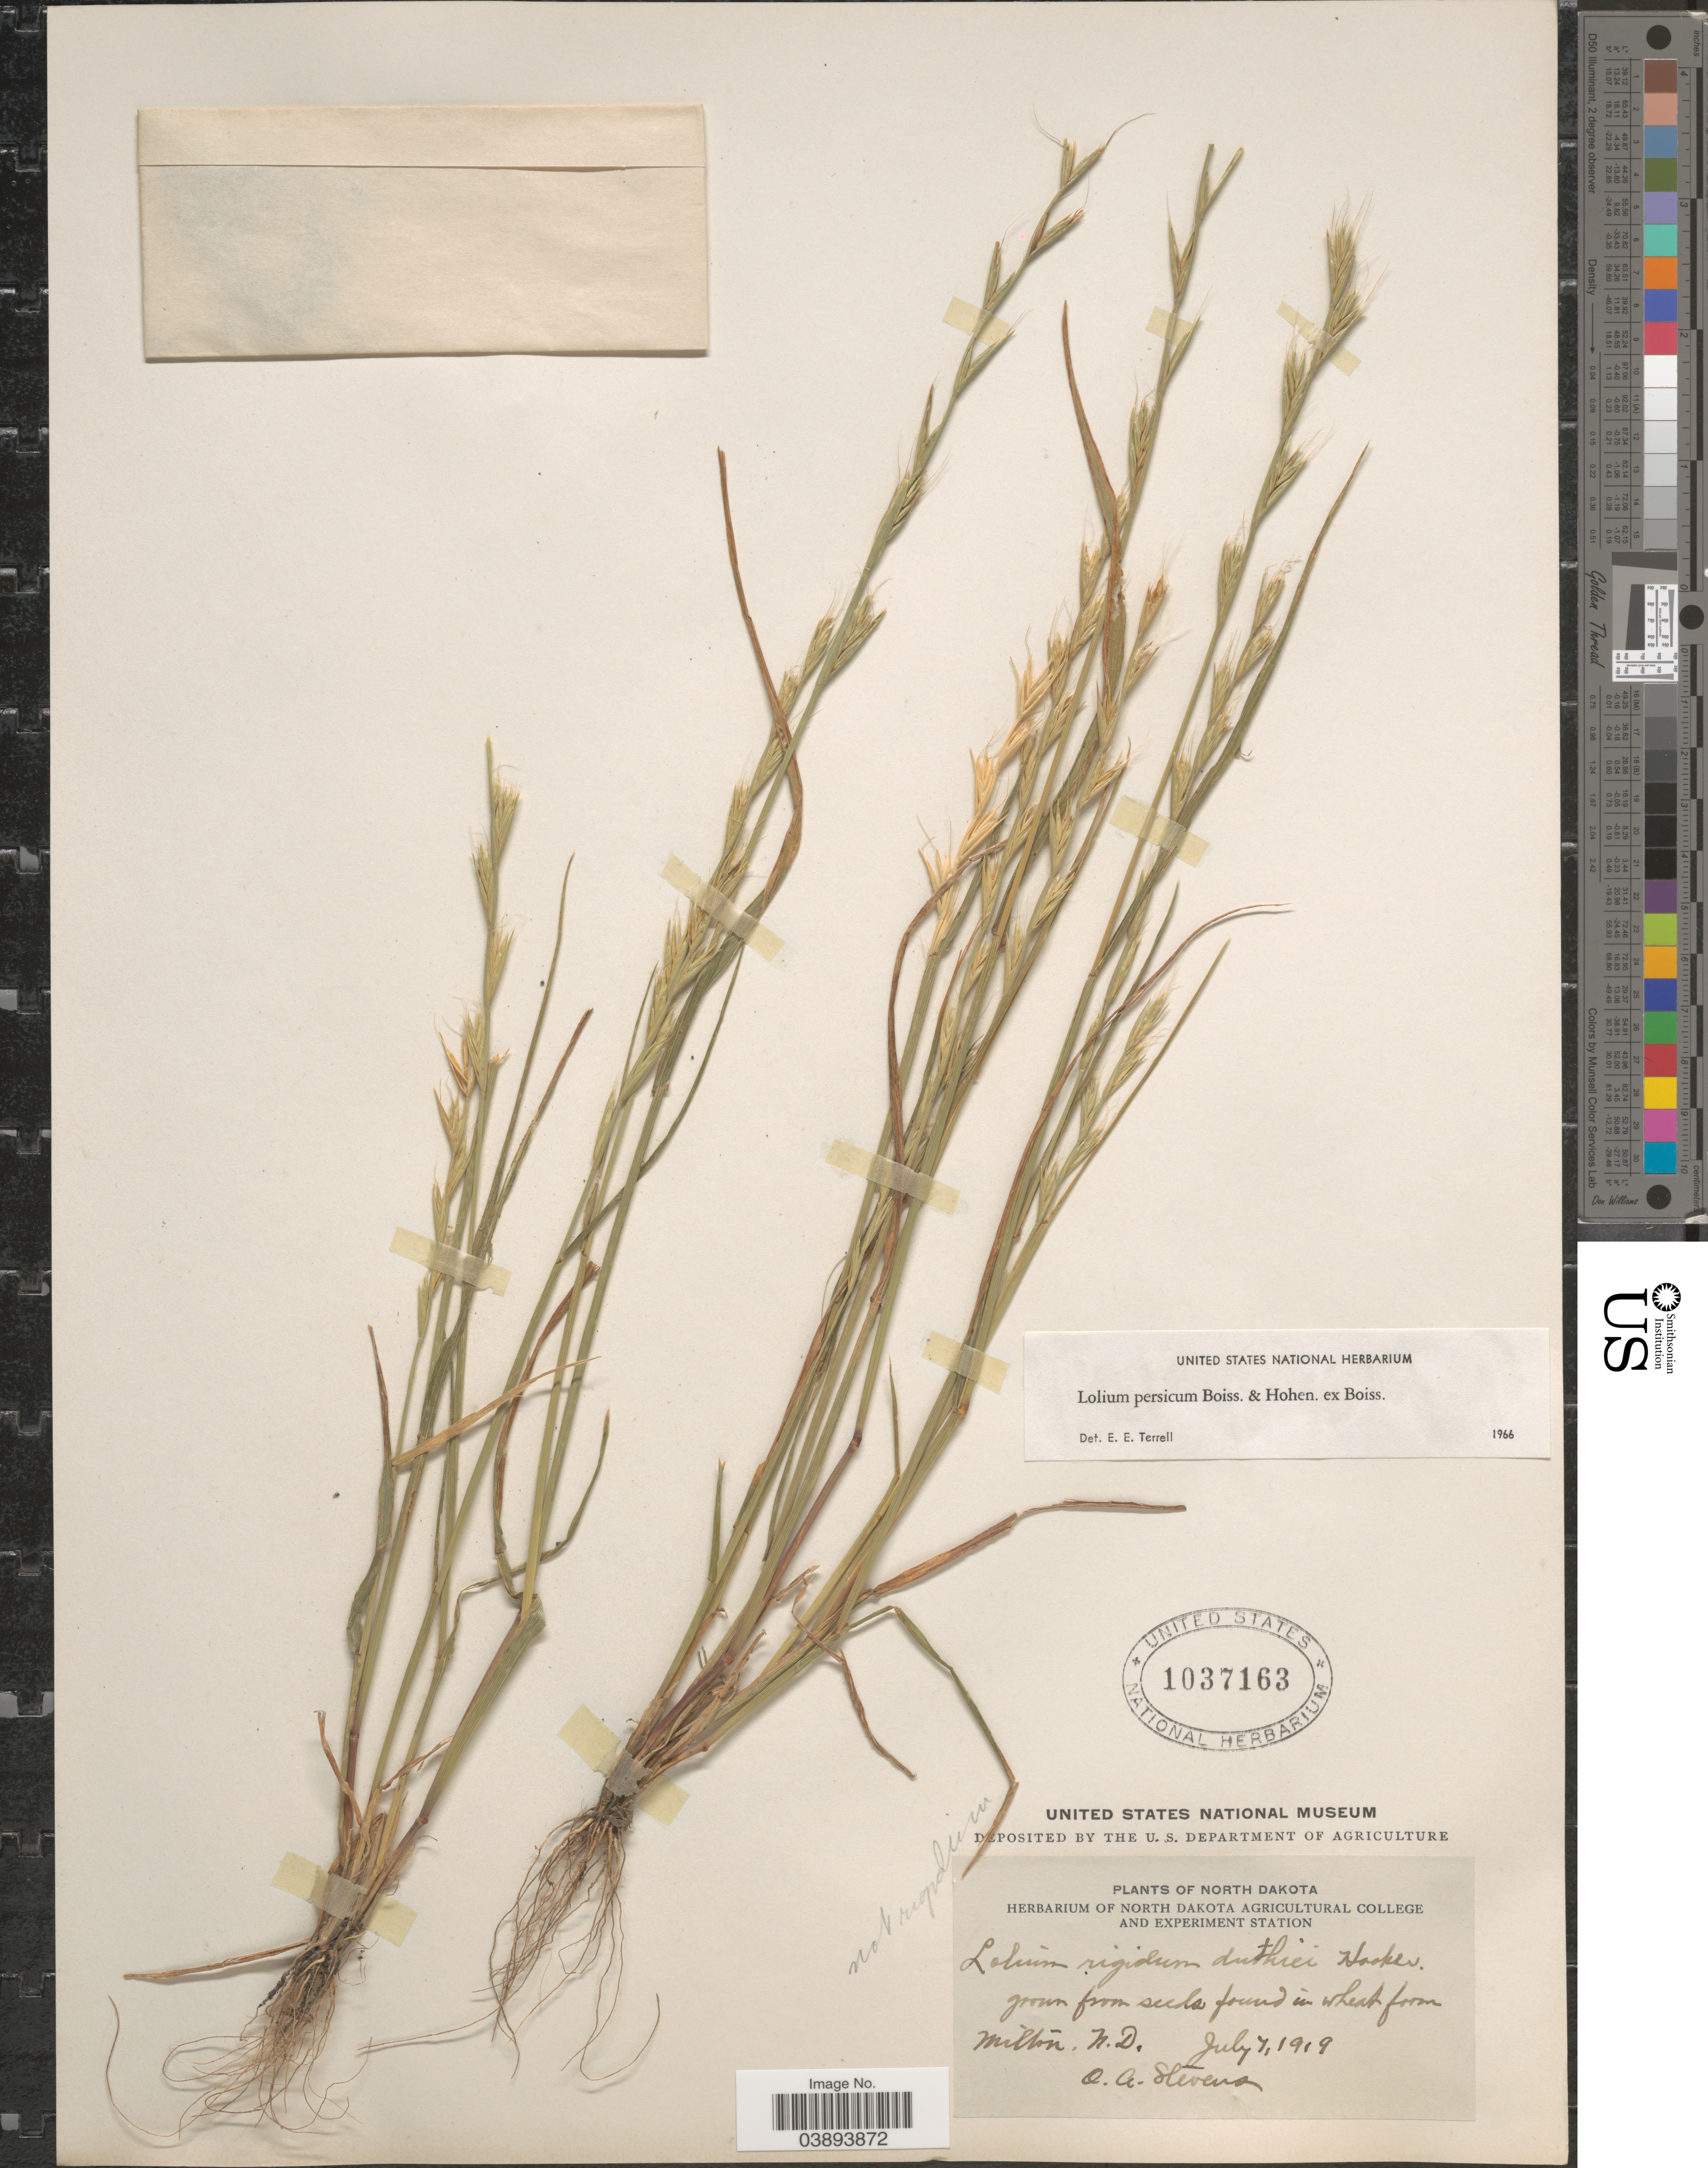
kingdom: Plantae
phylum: Tracheophyta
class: Liliopsida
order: Poales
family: Poaceae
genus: Lolium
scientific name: Lolium persicum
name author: Boiss. & Hohen.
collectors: O. A. Stevens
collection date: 1919-07-07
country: United States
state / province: North Dakota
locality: Milton.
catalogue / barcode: US 1037163